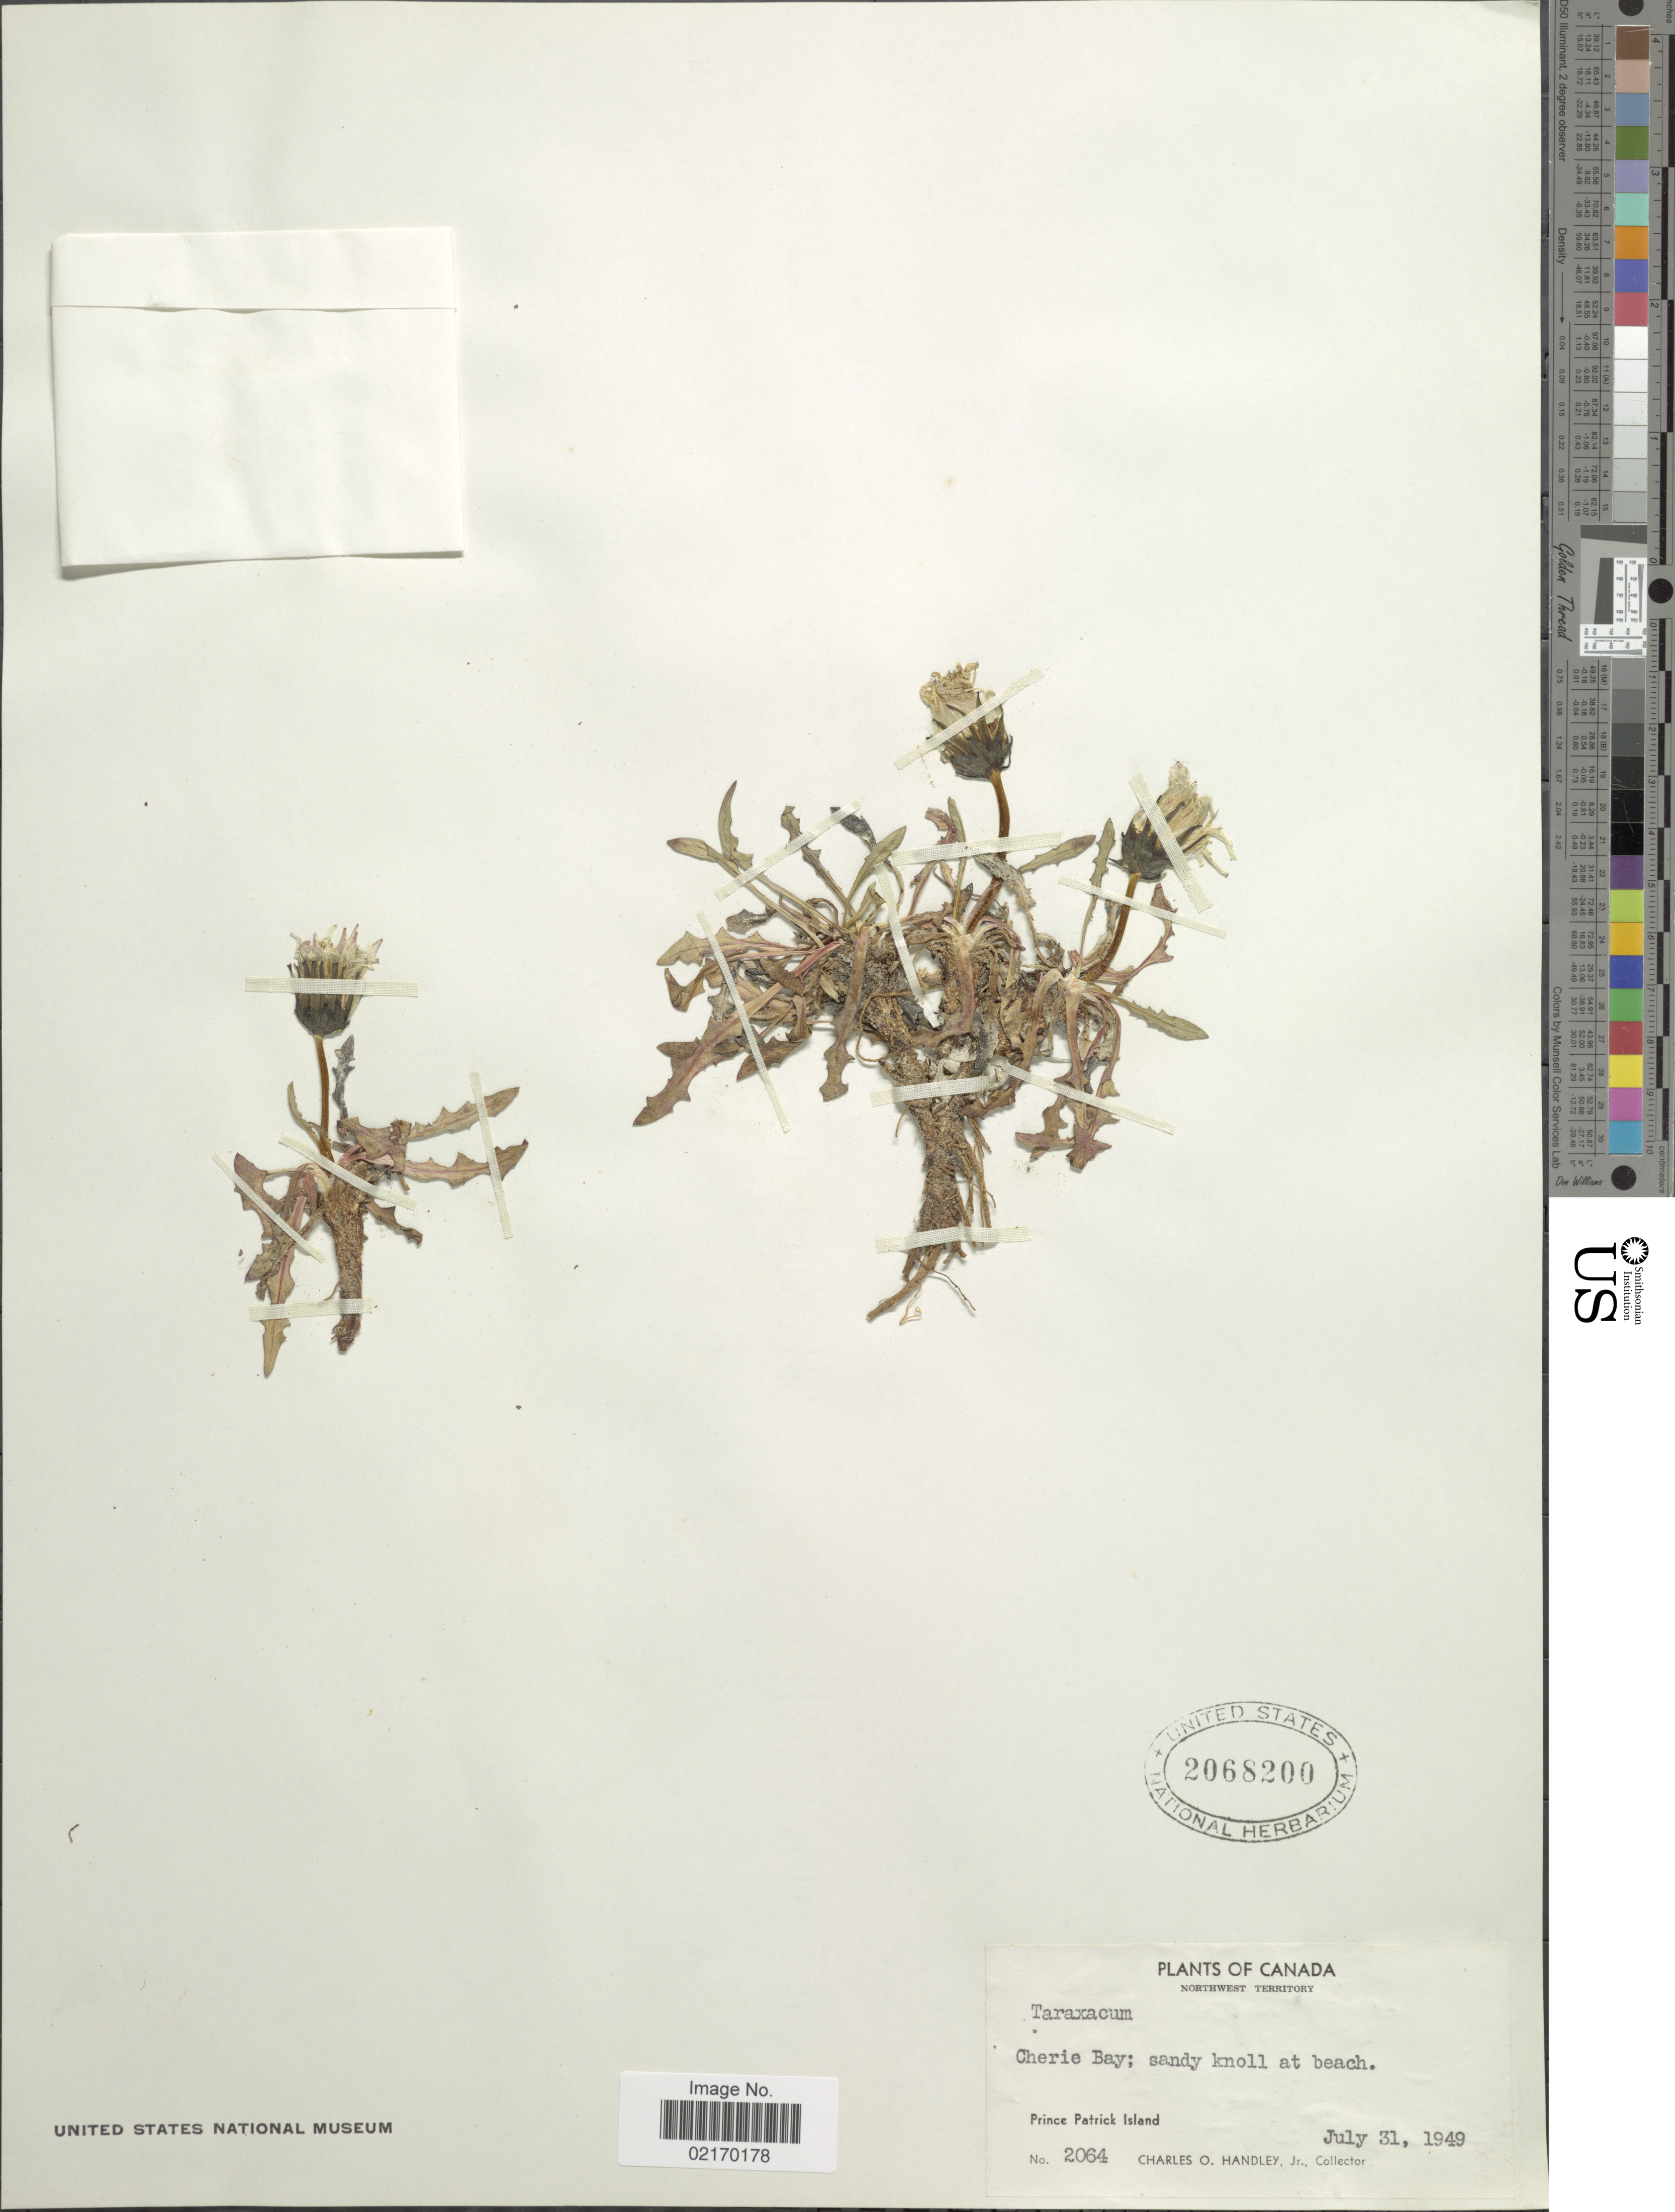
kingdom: Plantae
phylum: Tracheophyta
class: Magnoliopsida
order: Asterales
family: Asteraceae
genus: Taraxacum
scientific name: Taraxacum sp.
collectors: C. Handley Jr.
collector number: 2064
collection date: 1949-07-31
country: Canada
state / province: Northwest Territories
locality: Cherie Bay; sandy knoll at beach; Prince Patrick Island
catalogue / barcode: US 2068200